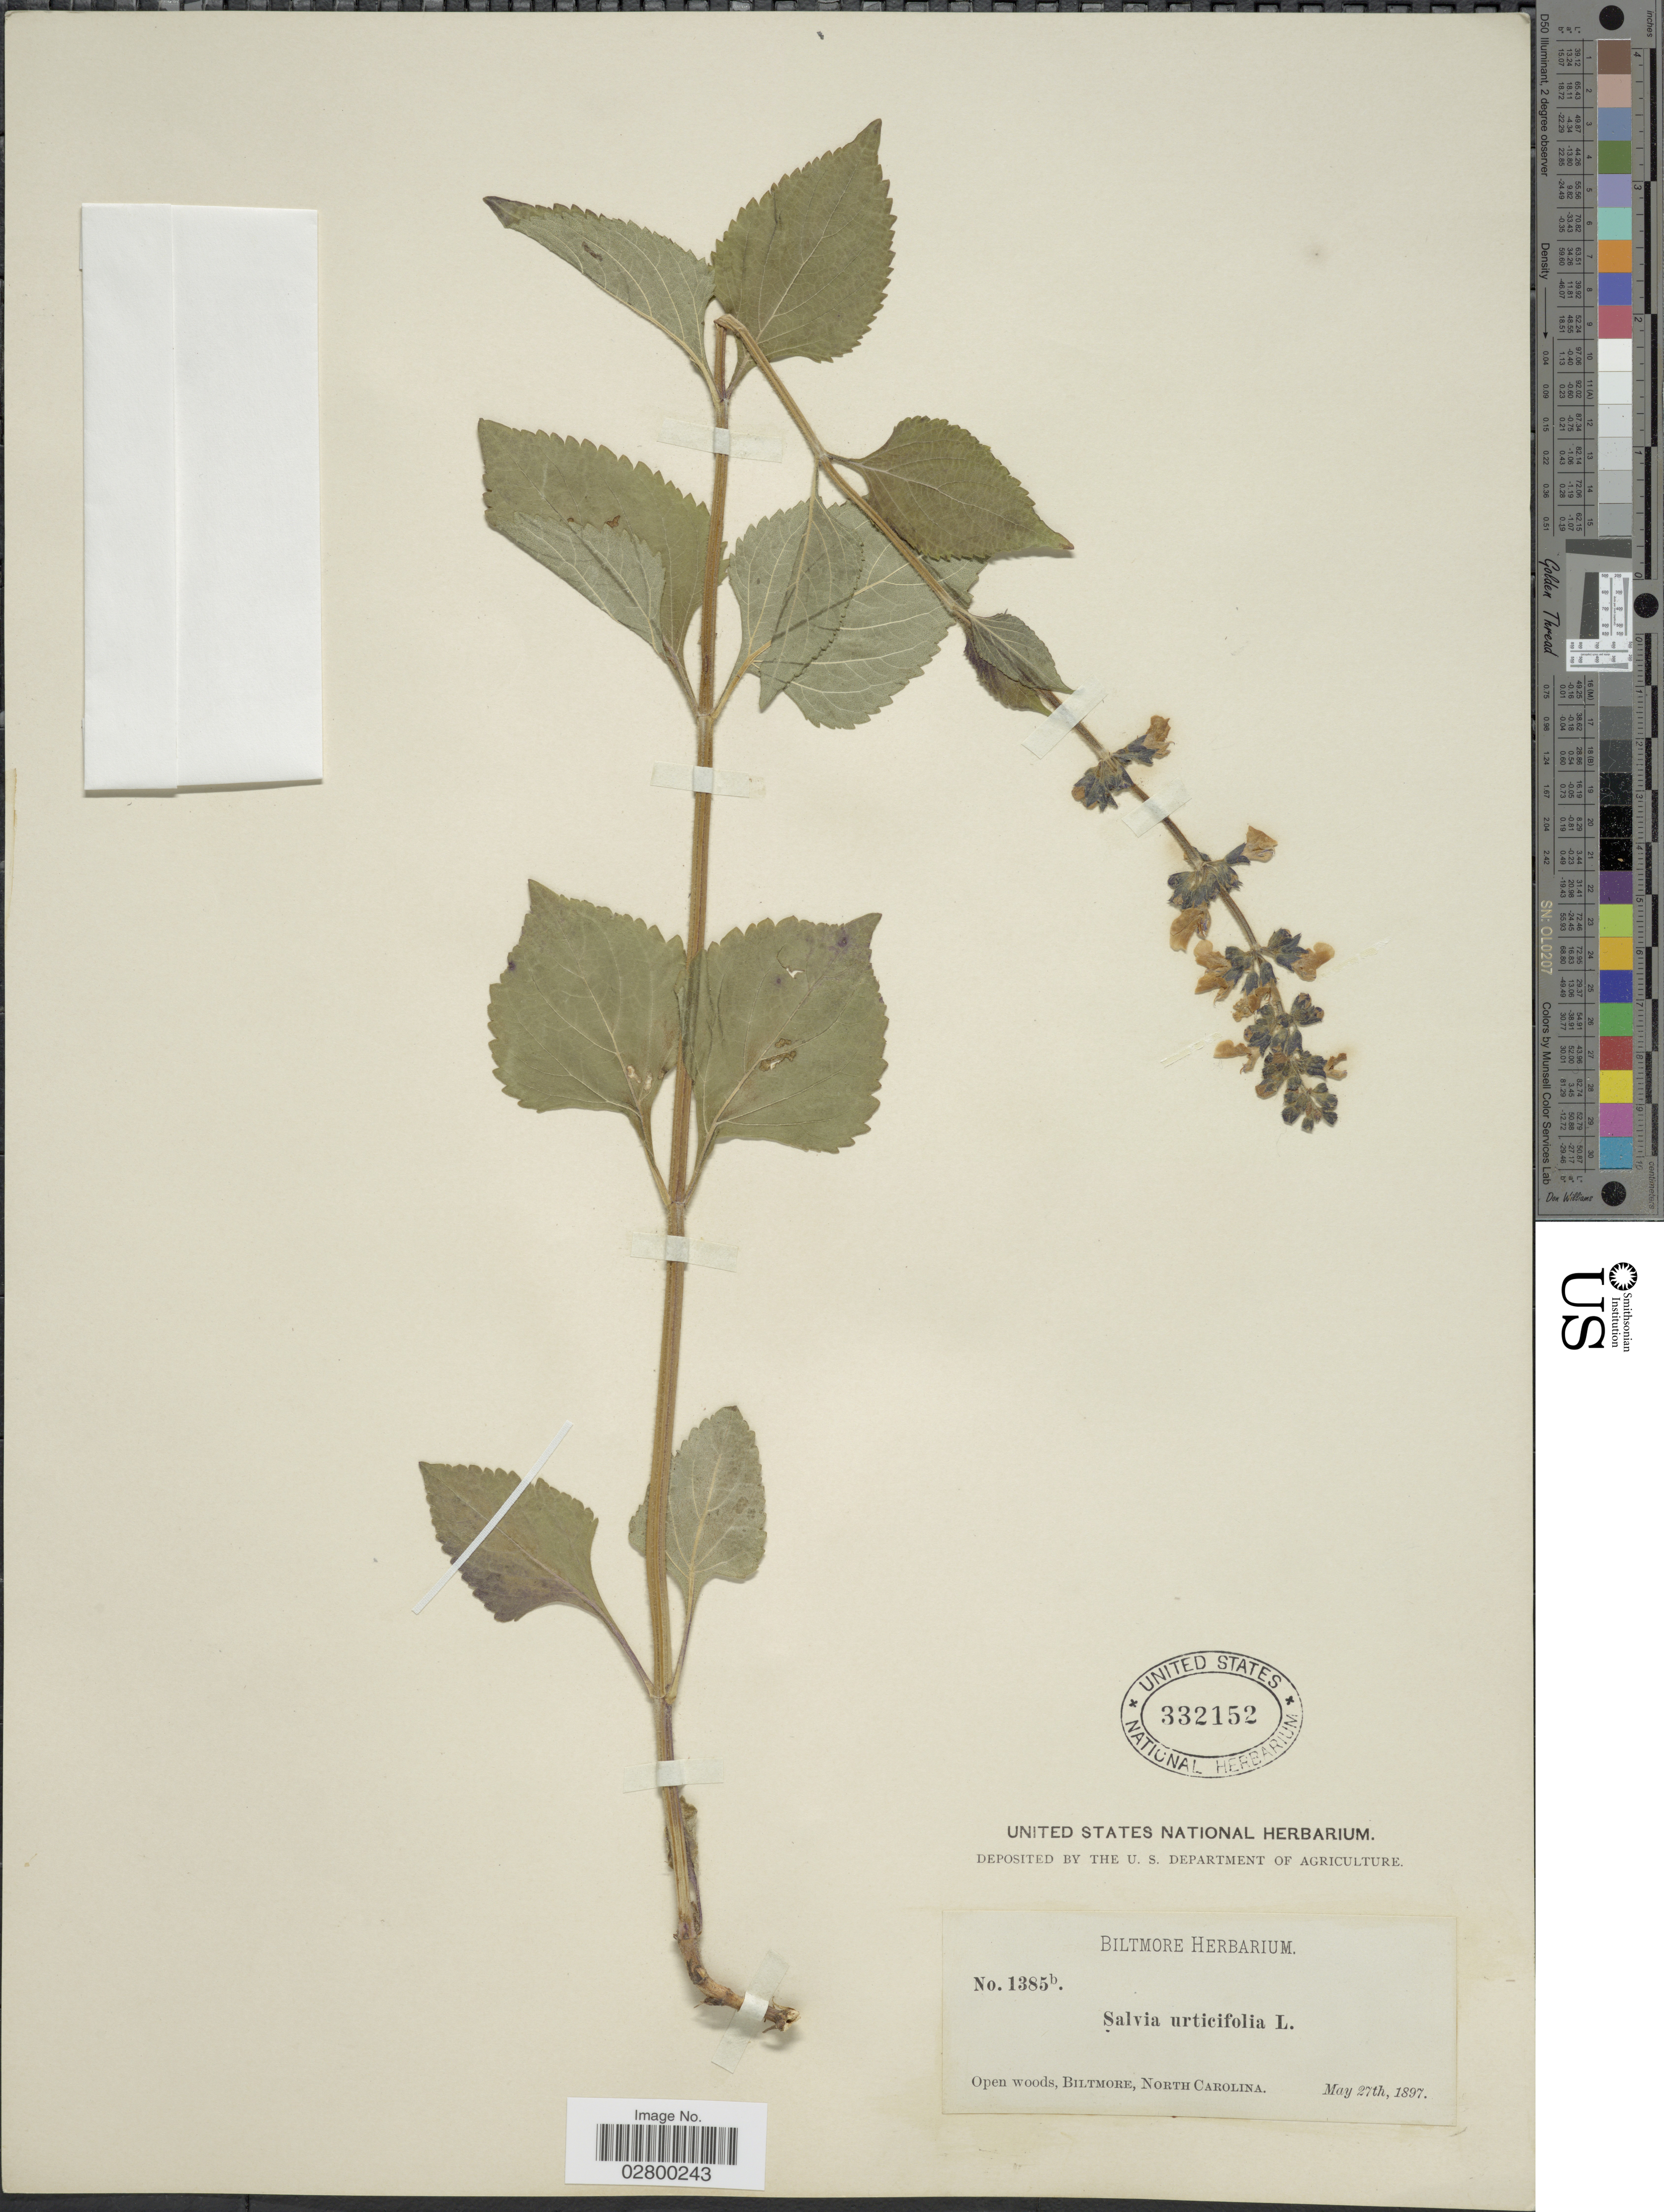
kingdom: Plantae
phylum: Tracheophyta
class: Magnoliopsida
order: Lamiales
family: Lamiaceae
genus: Salvia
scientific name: Salvia urticifolia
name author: L.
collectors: ex herb. Biltmore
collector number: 1385b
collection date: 1897-05-27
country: United States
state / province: North Carolina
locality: Open woods, Biltmore.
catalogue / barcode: US 332152